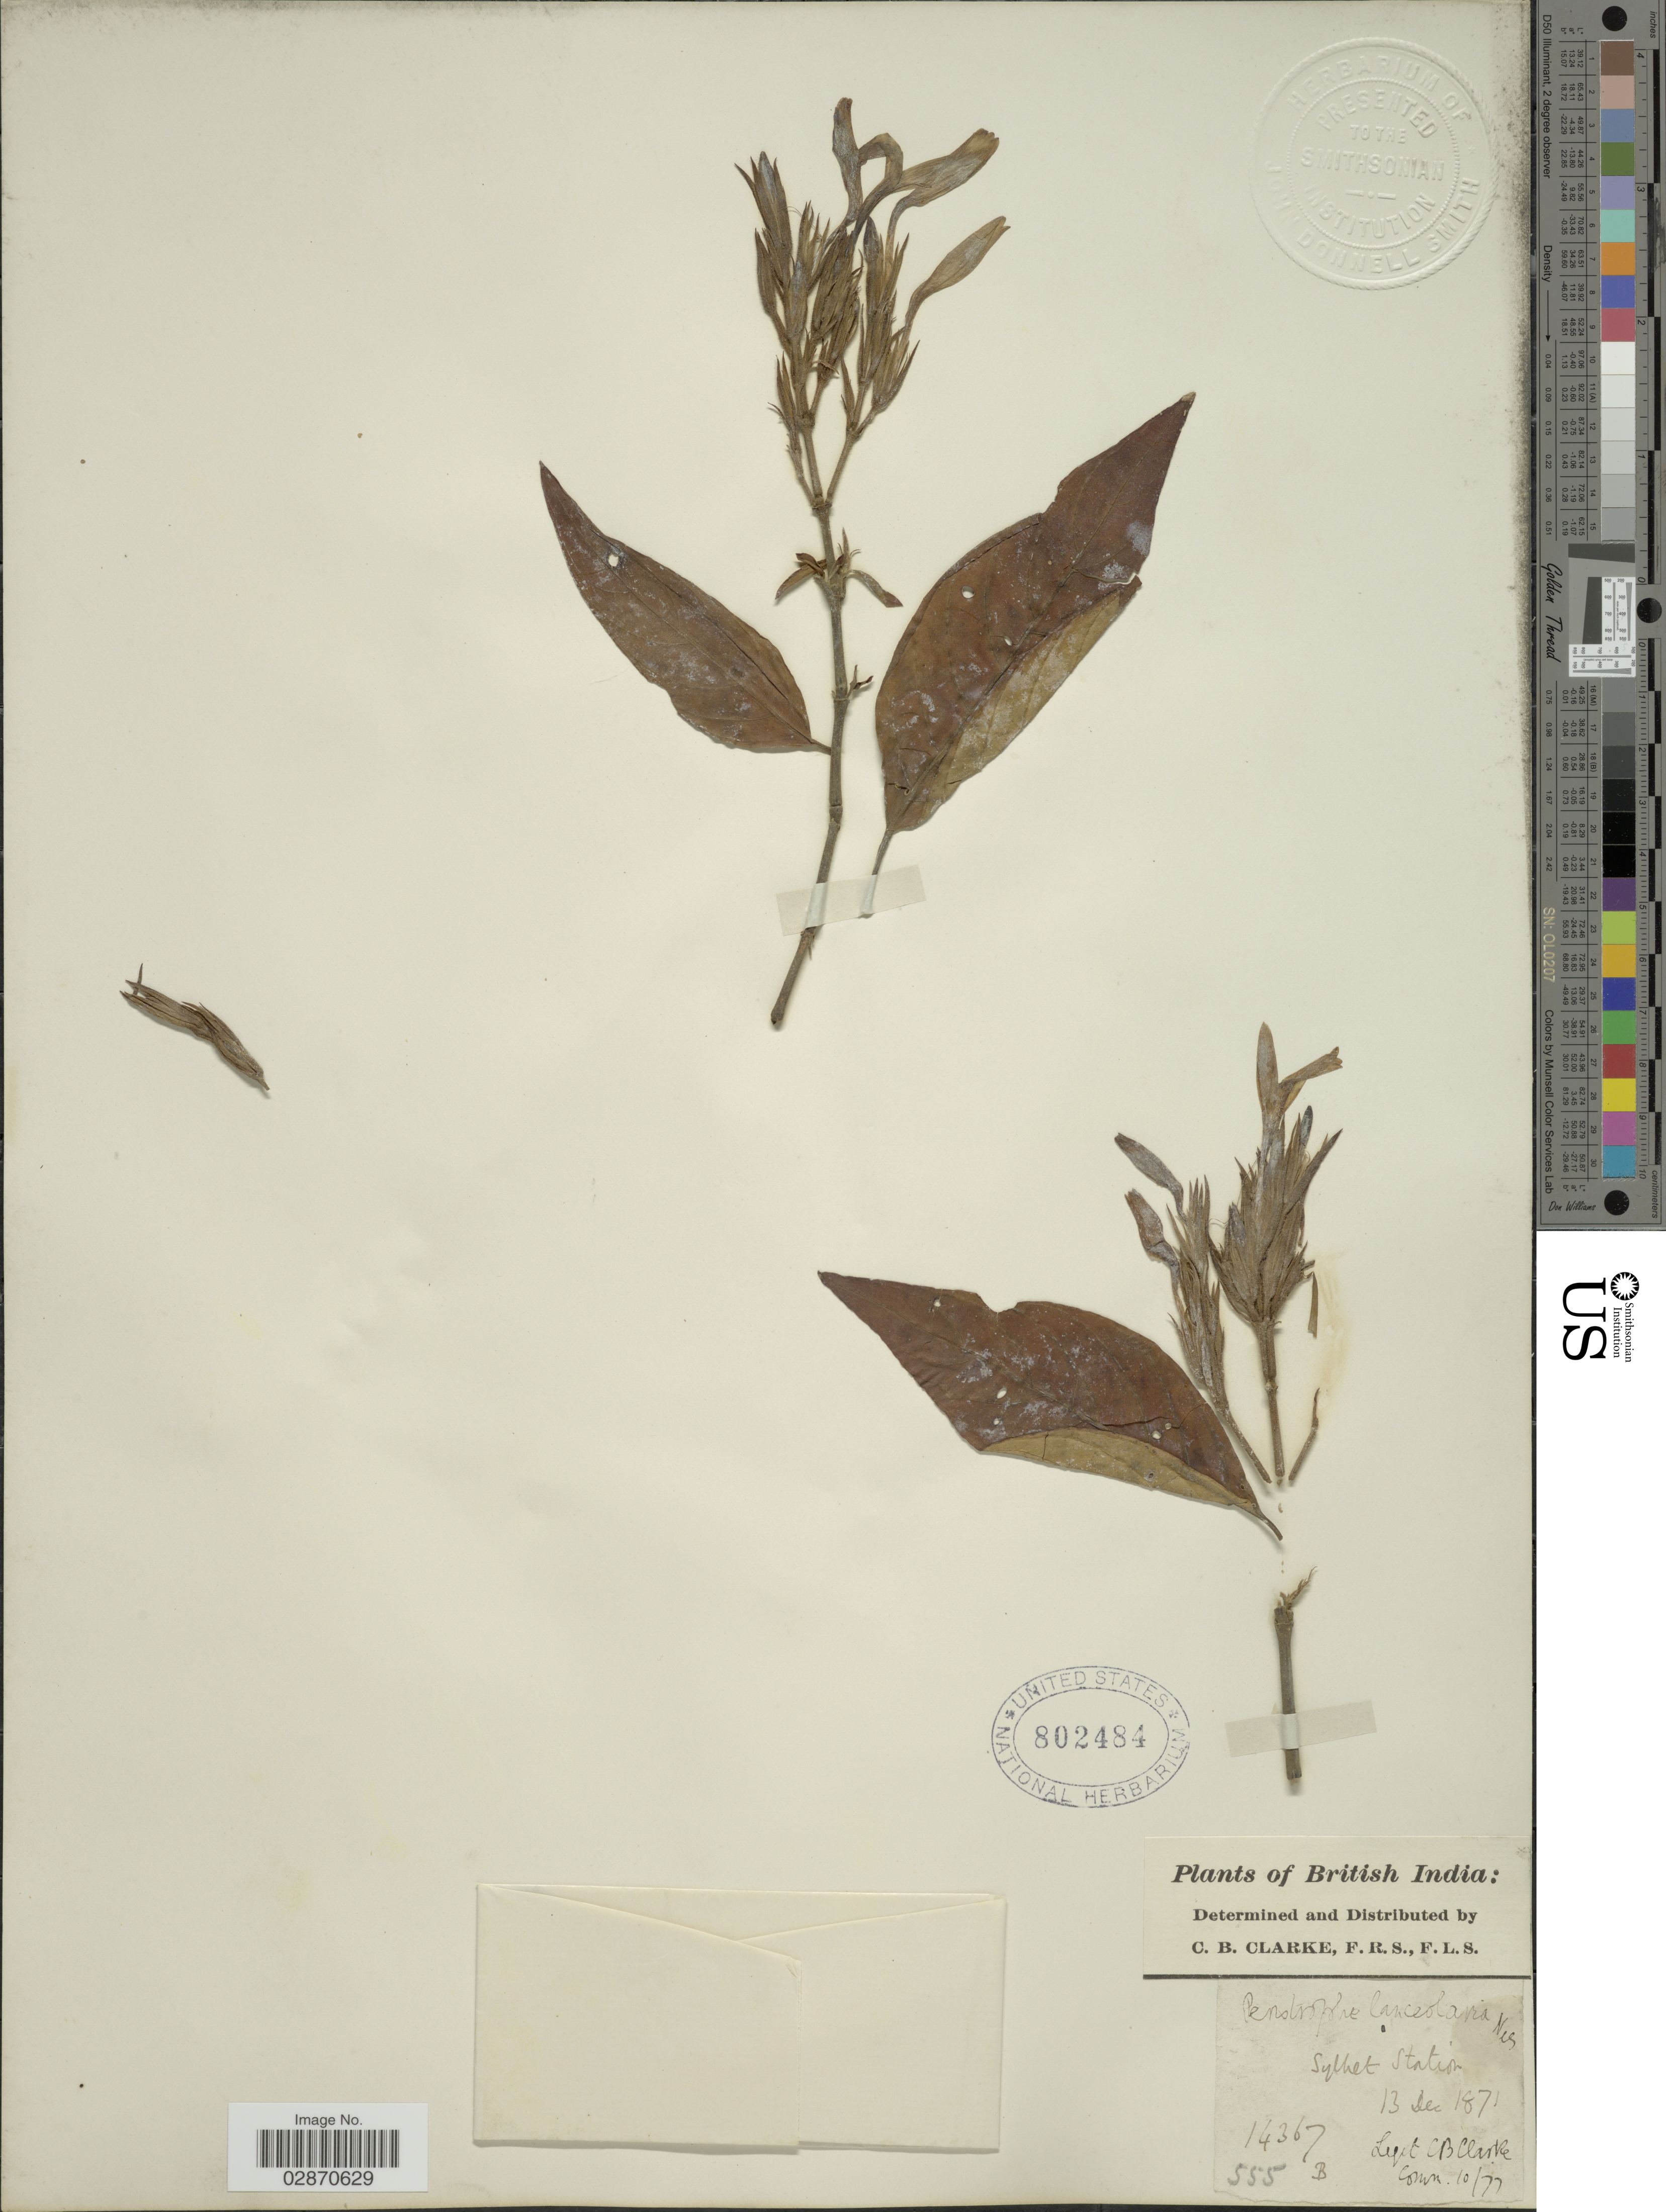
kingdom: Plantae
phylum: Tracheophyta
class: Magnoliopsida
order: Lamiales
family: Acanthaceae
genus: Peristrophe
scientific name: Peristrophe lanceolaria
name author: (Roxb.) Nees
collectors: C. B. Clarke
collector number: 14367B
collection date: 1871-12-13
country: Bangladesh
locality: British India. Sylhet Station.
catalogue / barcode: US 802484